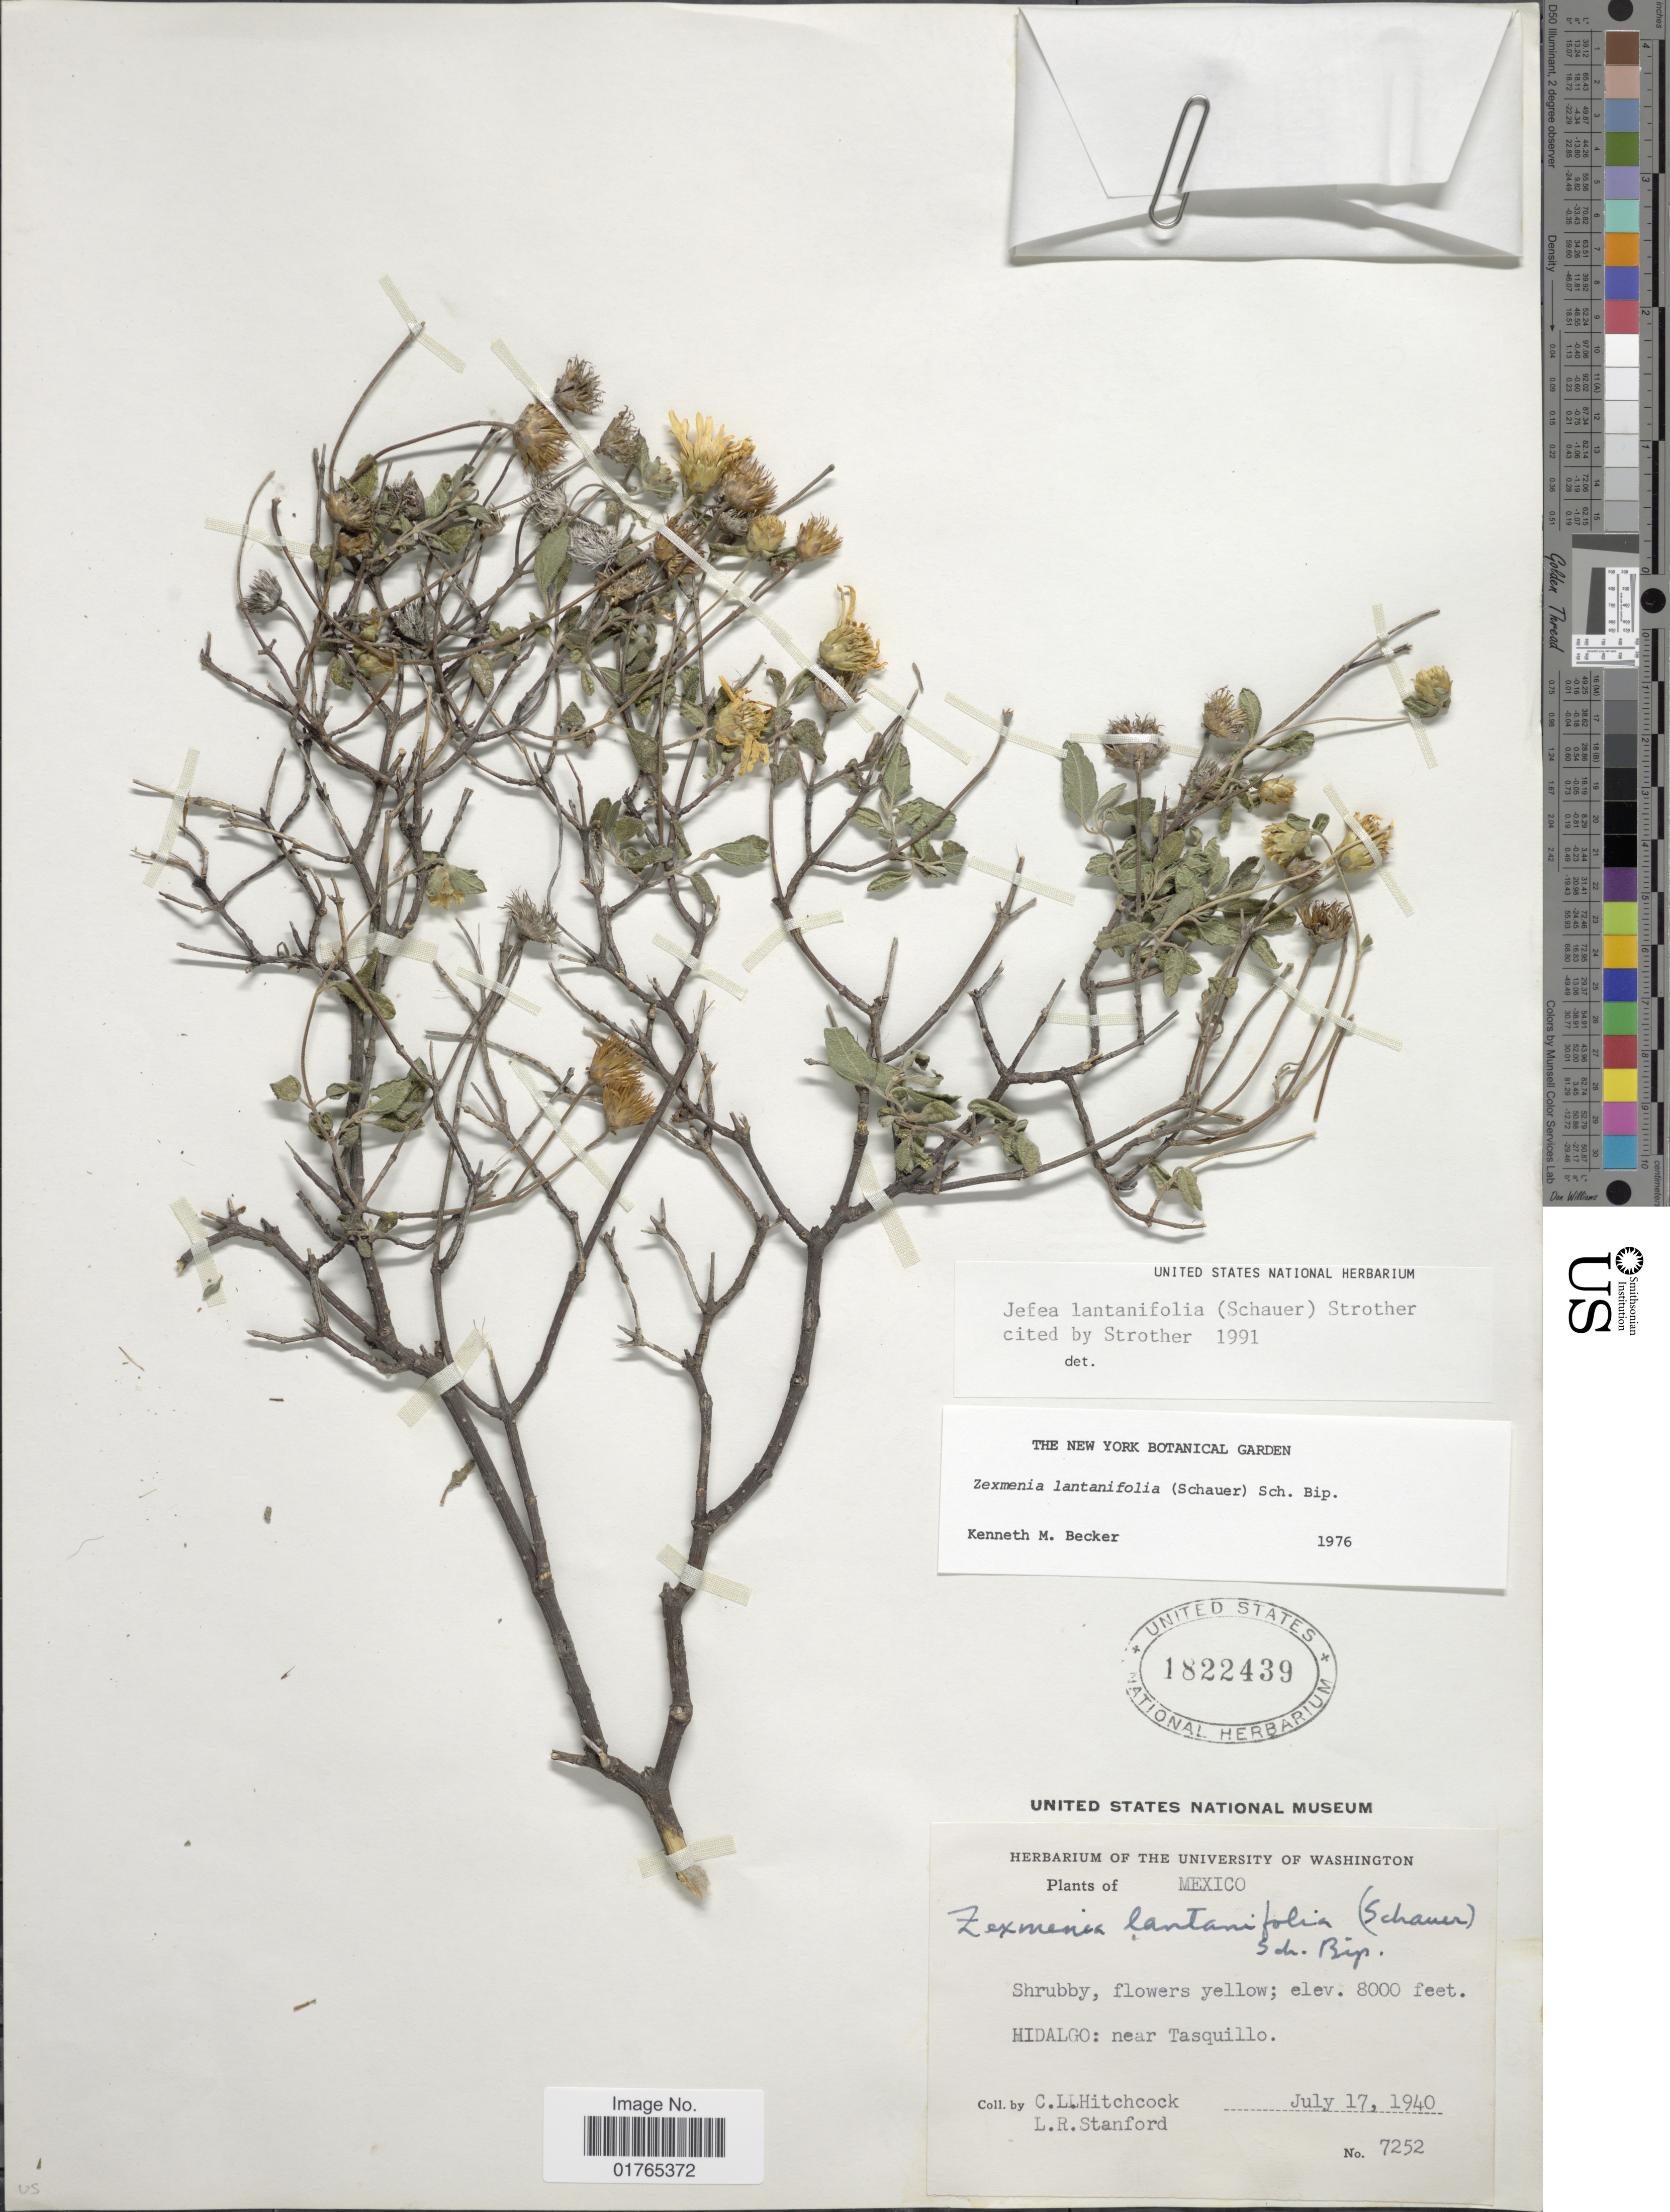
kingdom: Plantae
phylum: Tracheophyta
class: Magnoliopsida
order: Asterales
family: Asteraceae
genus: Jefea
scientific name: Jefea lantanifolia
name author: (S. Schauer) Strother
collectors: C. L. Hitchcock & L. R. Stanford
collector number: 7252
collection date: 1940-07-17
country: Mexico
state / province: Hidalgo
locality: Near Tasquillo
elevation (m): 2438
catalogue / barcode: US 1822439